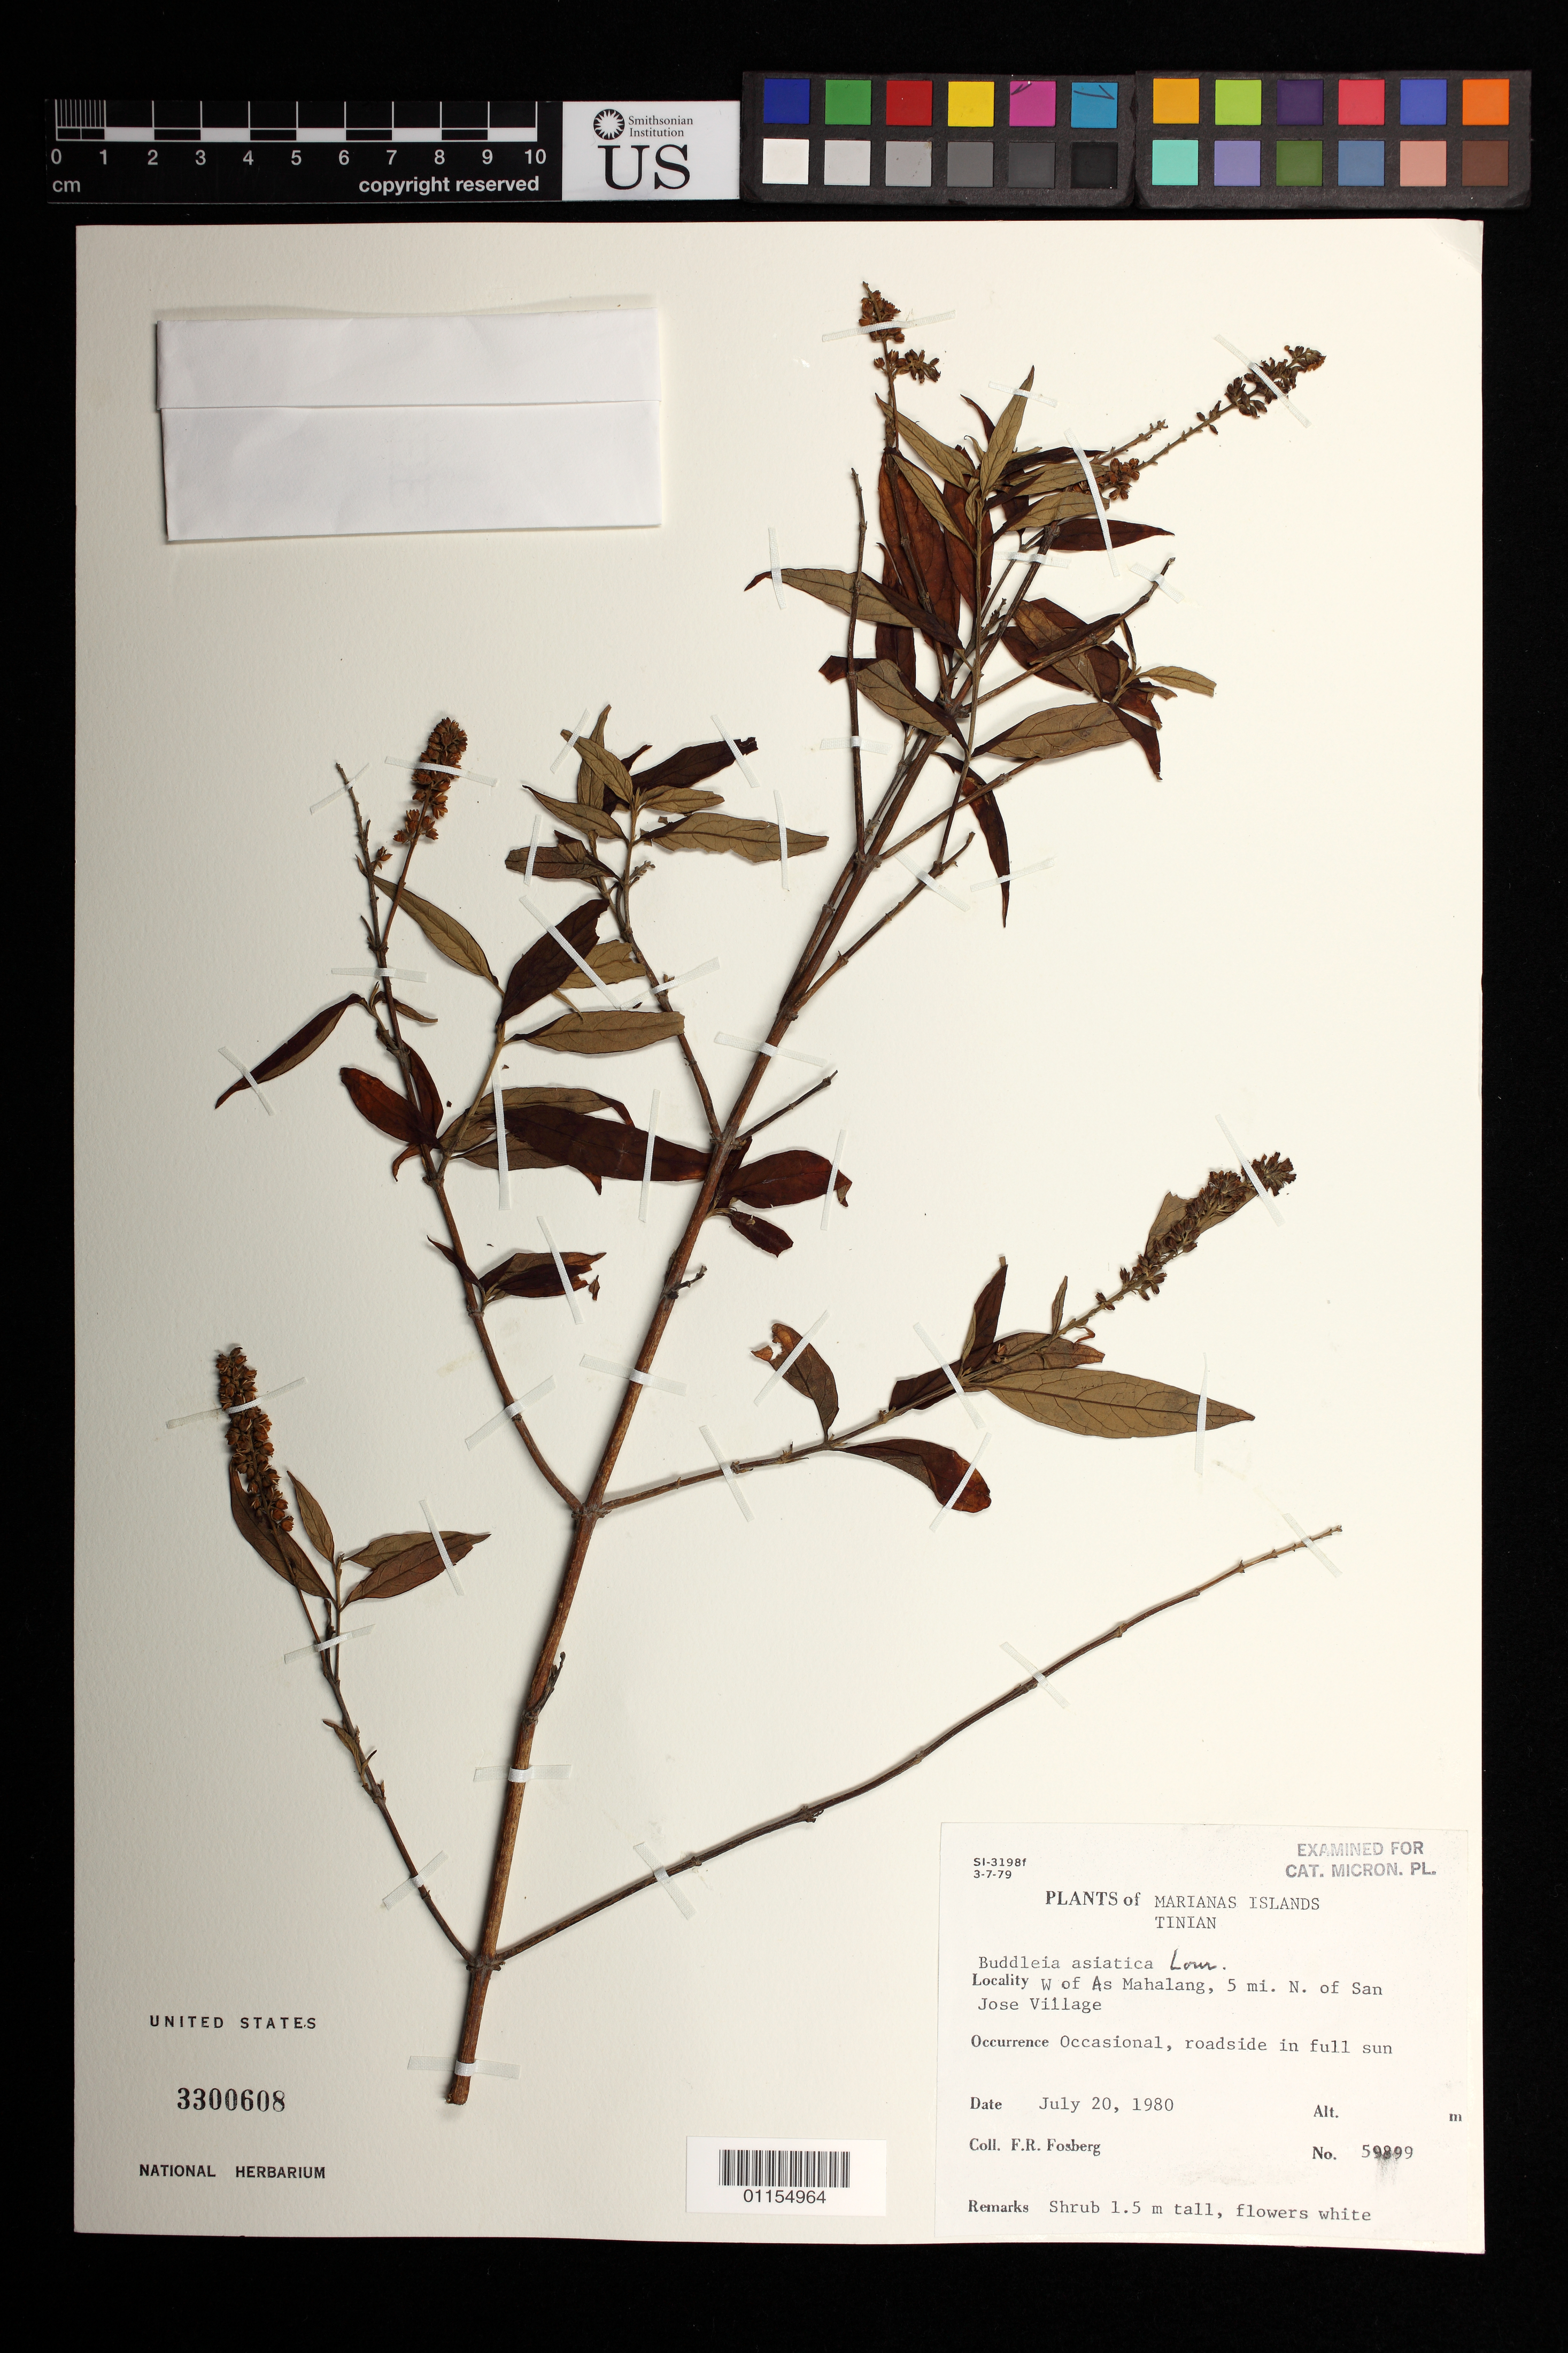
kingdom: Plantae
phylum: Tracheophyta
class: Magnoliopsida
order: Lamiales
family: Scrophulariaceae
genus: Buddleja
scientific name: Buddleja asiatica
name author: Lour.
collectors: F. R. Fosberg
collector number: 59899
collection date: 1980-07-20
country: Northern Mariana Islands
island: Tinian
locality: W of As Mahalang, 5 mi. N of San Jose village.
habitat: roadside in full sun.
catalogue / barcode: US 3300608